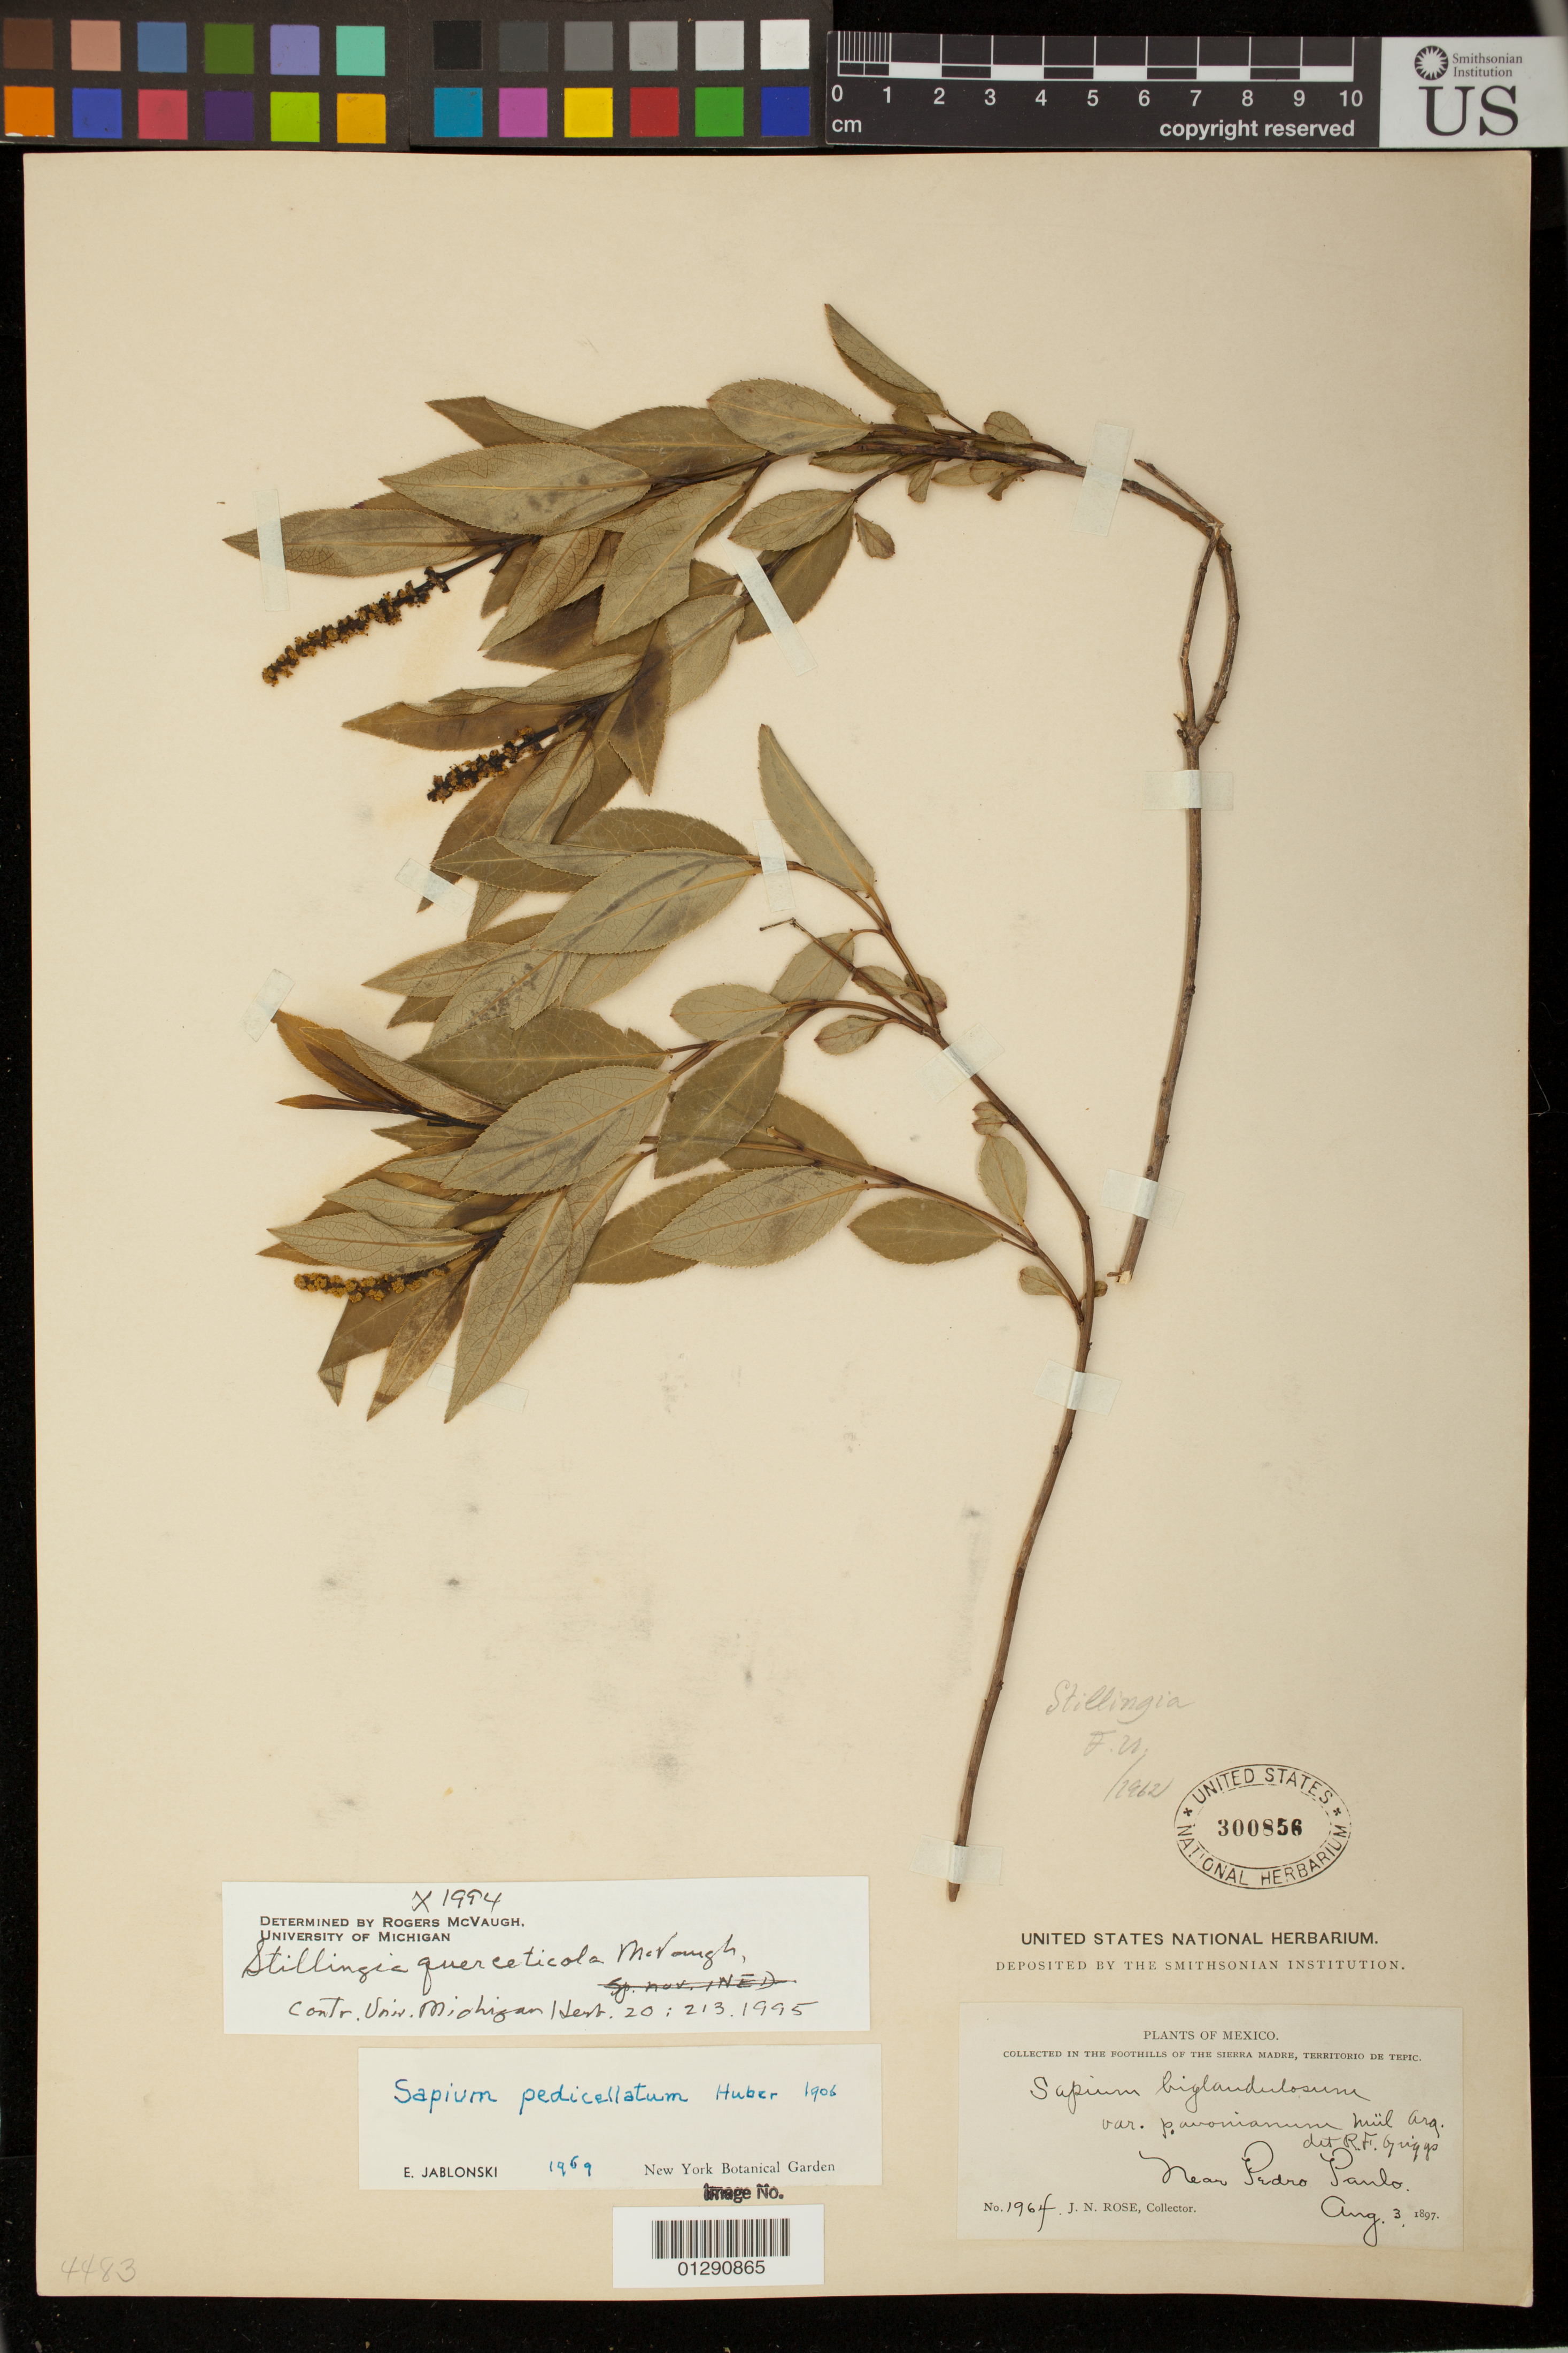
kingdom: Plantae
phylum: Tracheophyta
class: Magnoliopsida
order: Malpighiales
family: Euphorbiaceae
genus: Stillingia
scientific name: Stillingia querceticola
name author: McVaugh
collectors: J. N. Rose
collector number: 1964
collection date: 1897-08-03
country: Mexico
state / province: Nayarit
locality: Near Pedro Paulo.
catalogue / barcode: US 300856